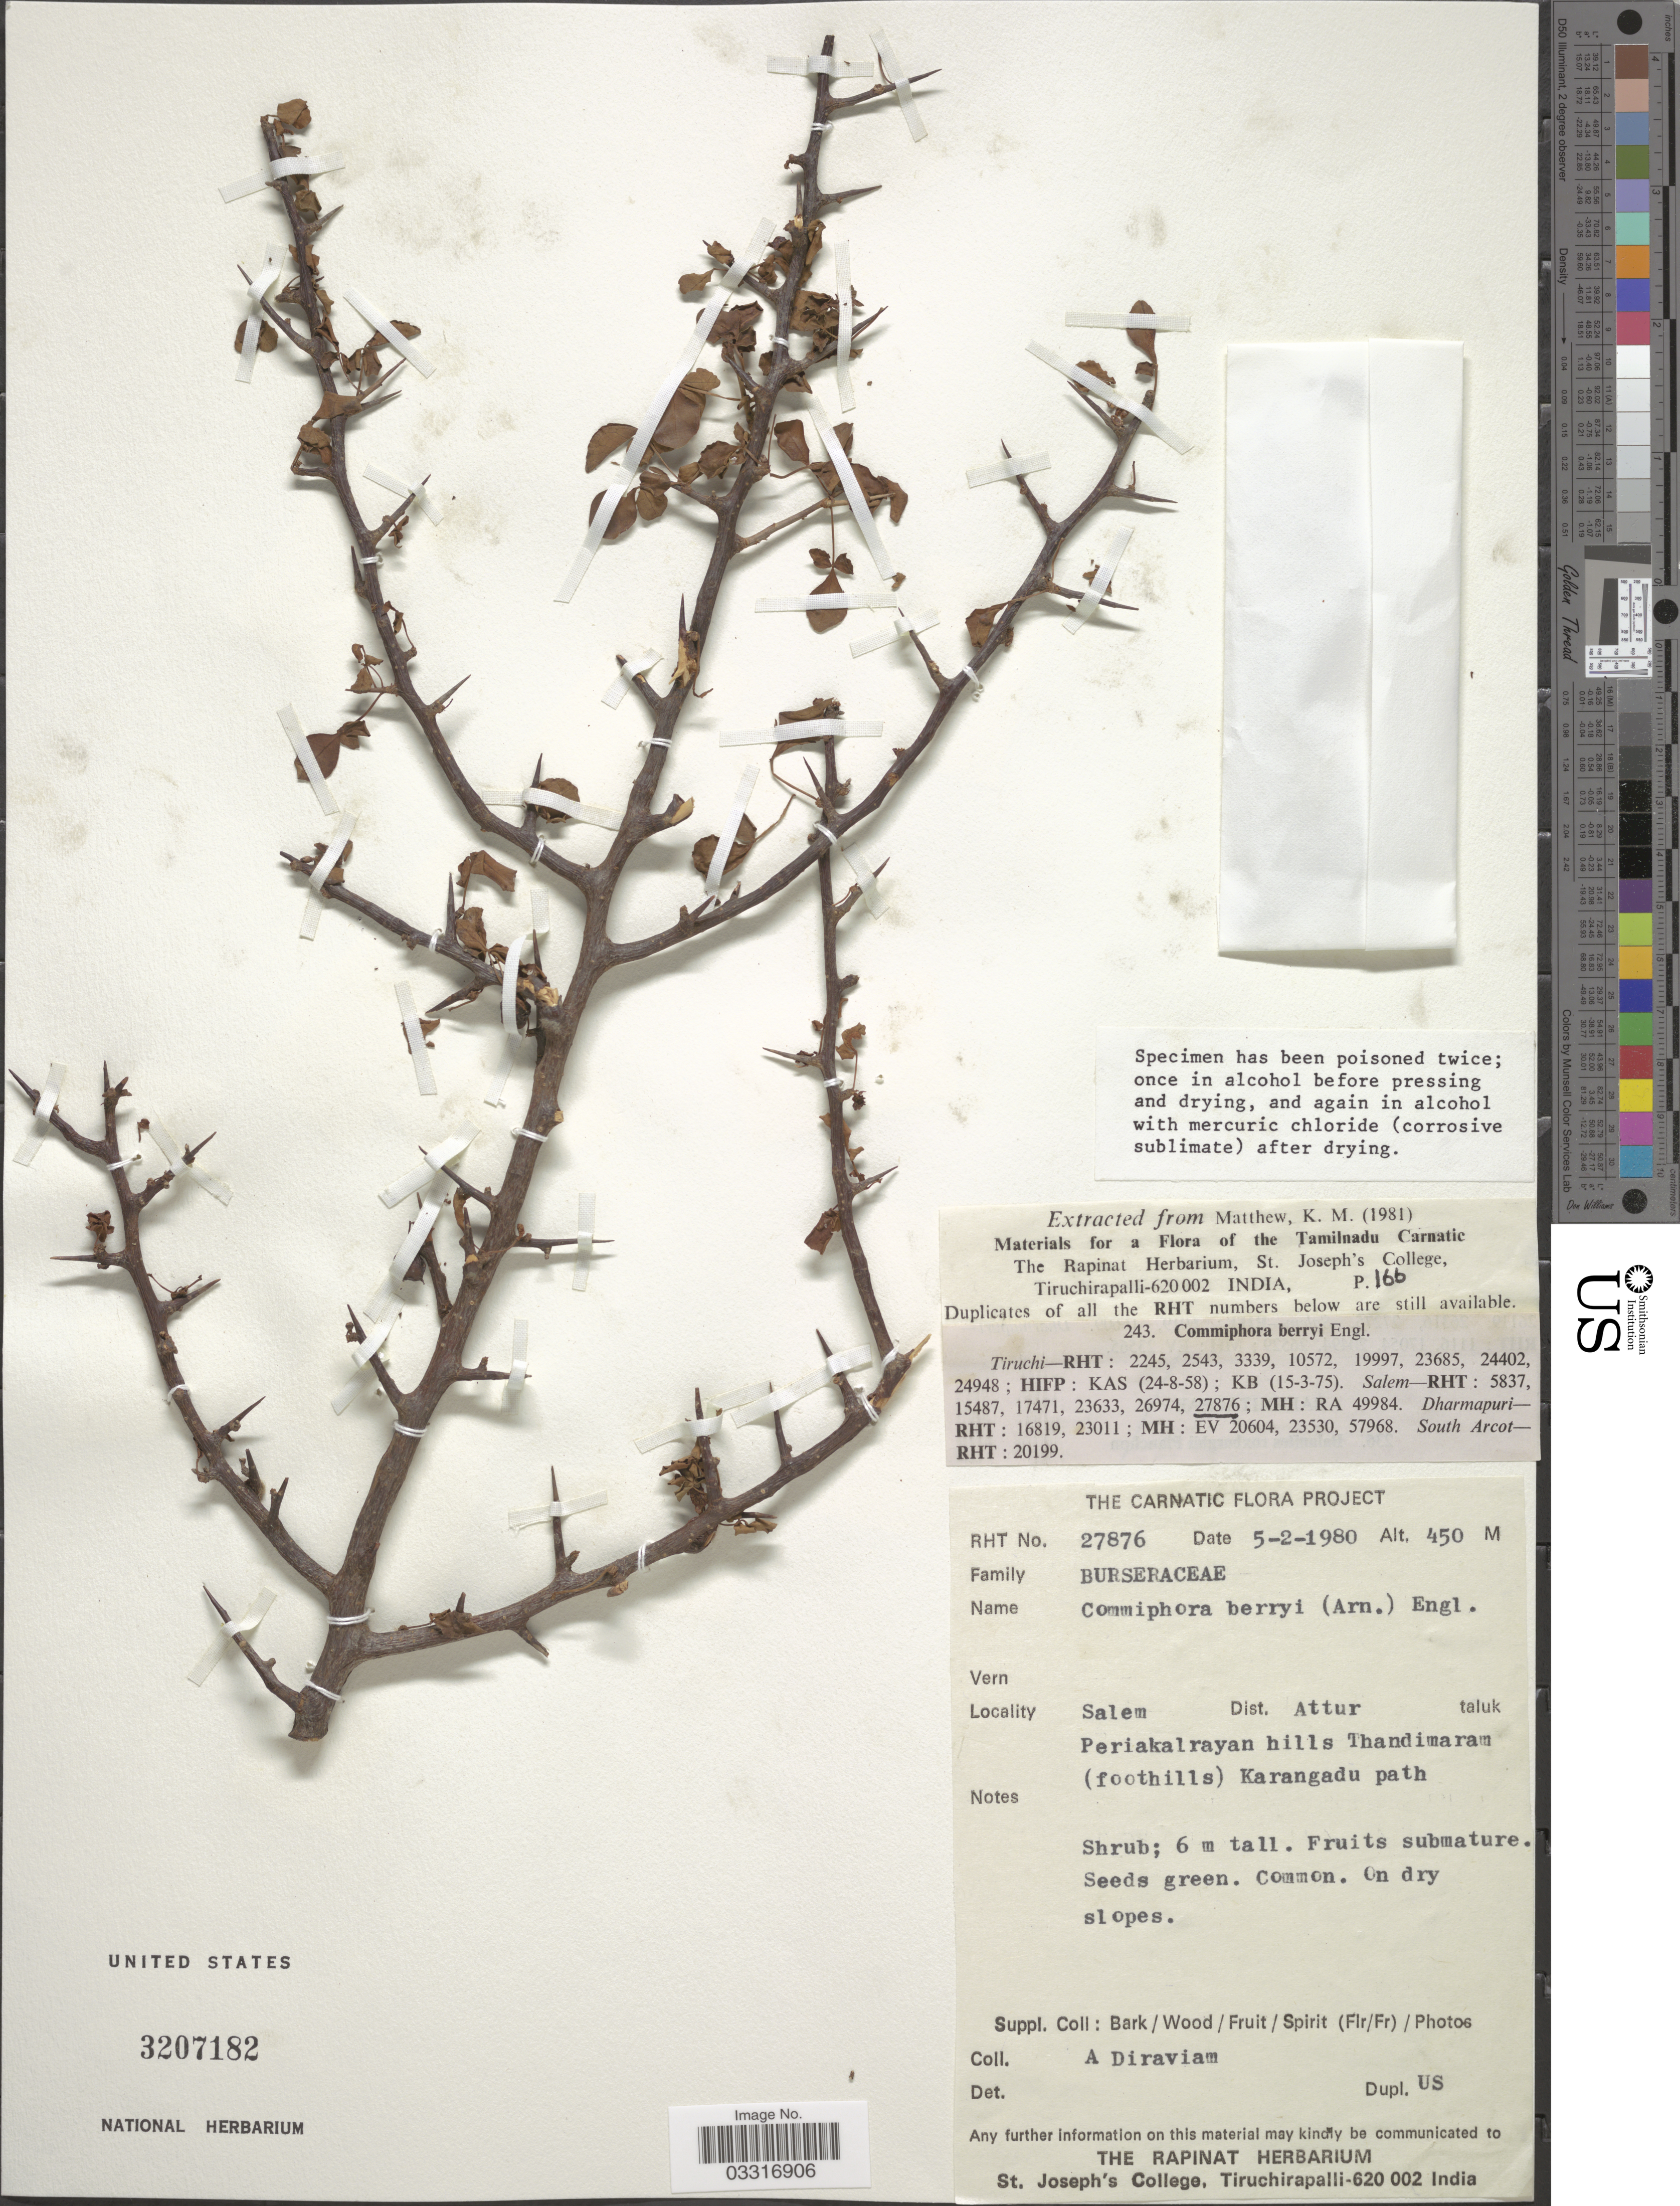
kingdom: Plantae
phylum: Tracheophyta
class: Magnoliopsida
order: Sapindales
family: Burseraceae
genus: Commiphora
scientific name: Commiphora berryi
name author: Engl.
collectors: A. Diraviam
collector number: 27876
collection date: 1980-02-05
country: India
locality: Salem Dist. Attur taluk, Periakalrayan hills Thandimaram (foothills) Karangadu path.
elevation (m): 450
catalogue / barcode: US 3207182